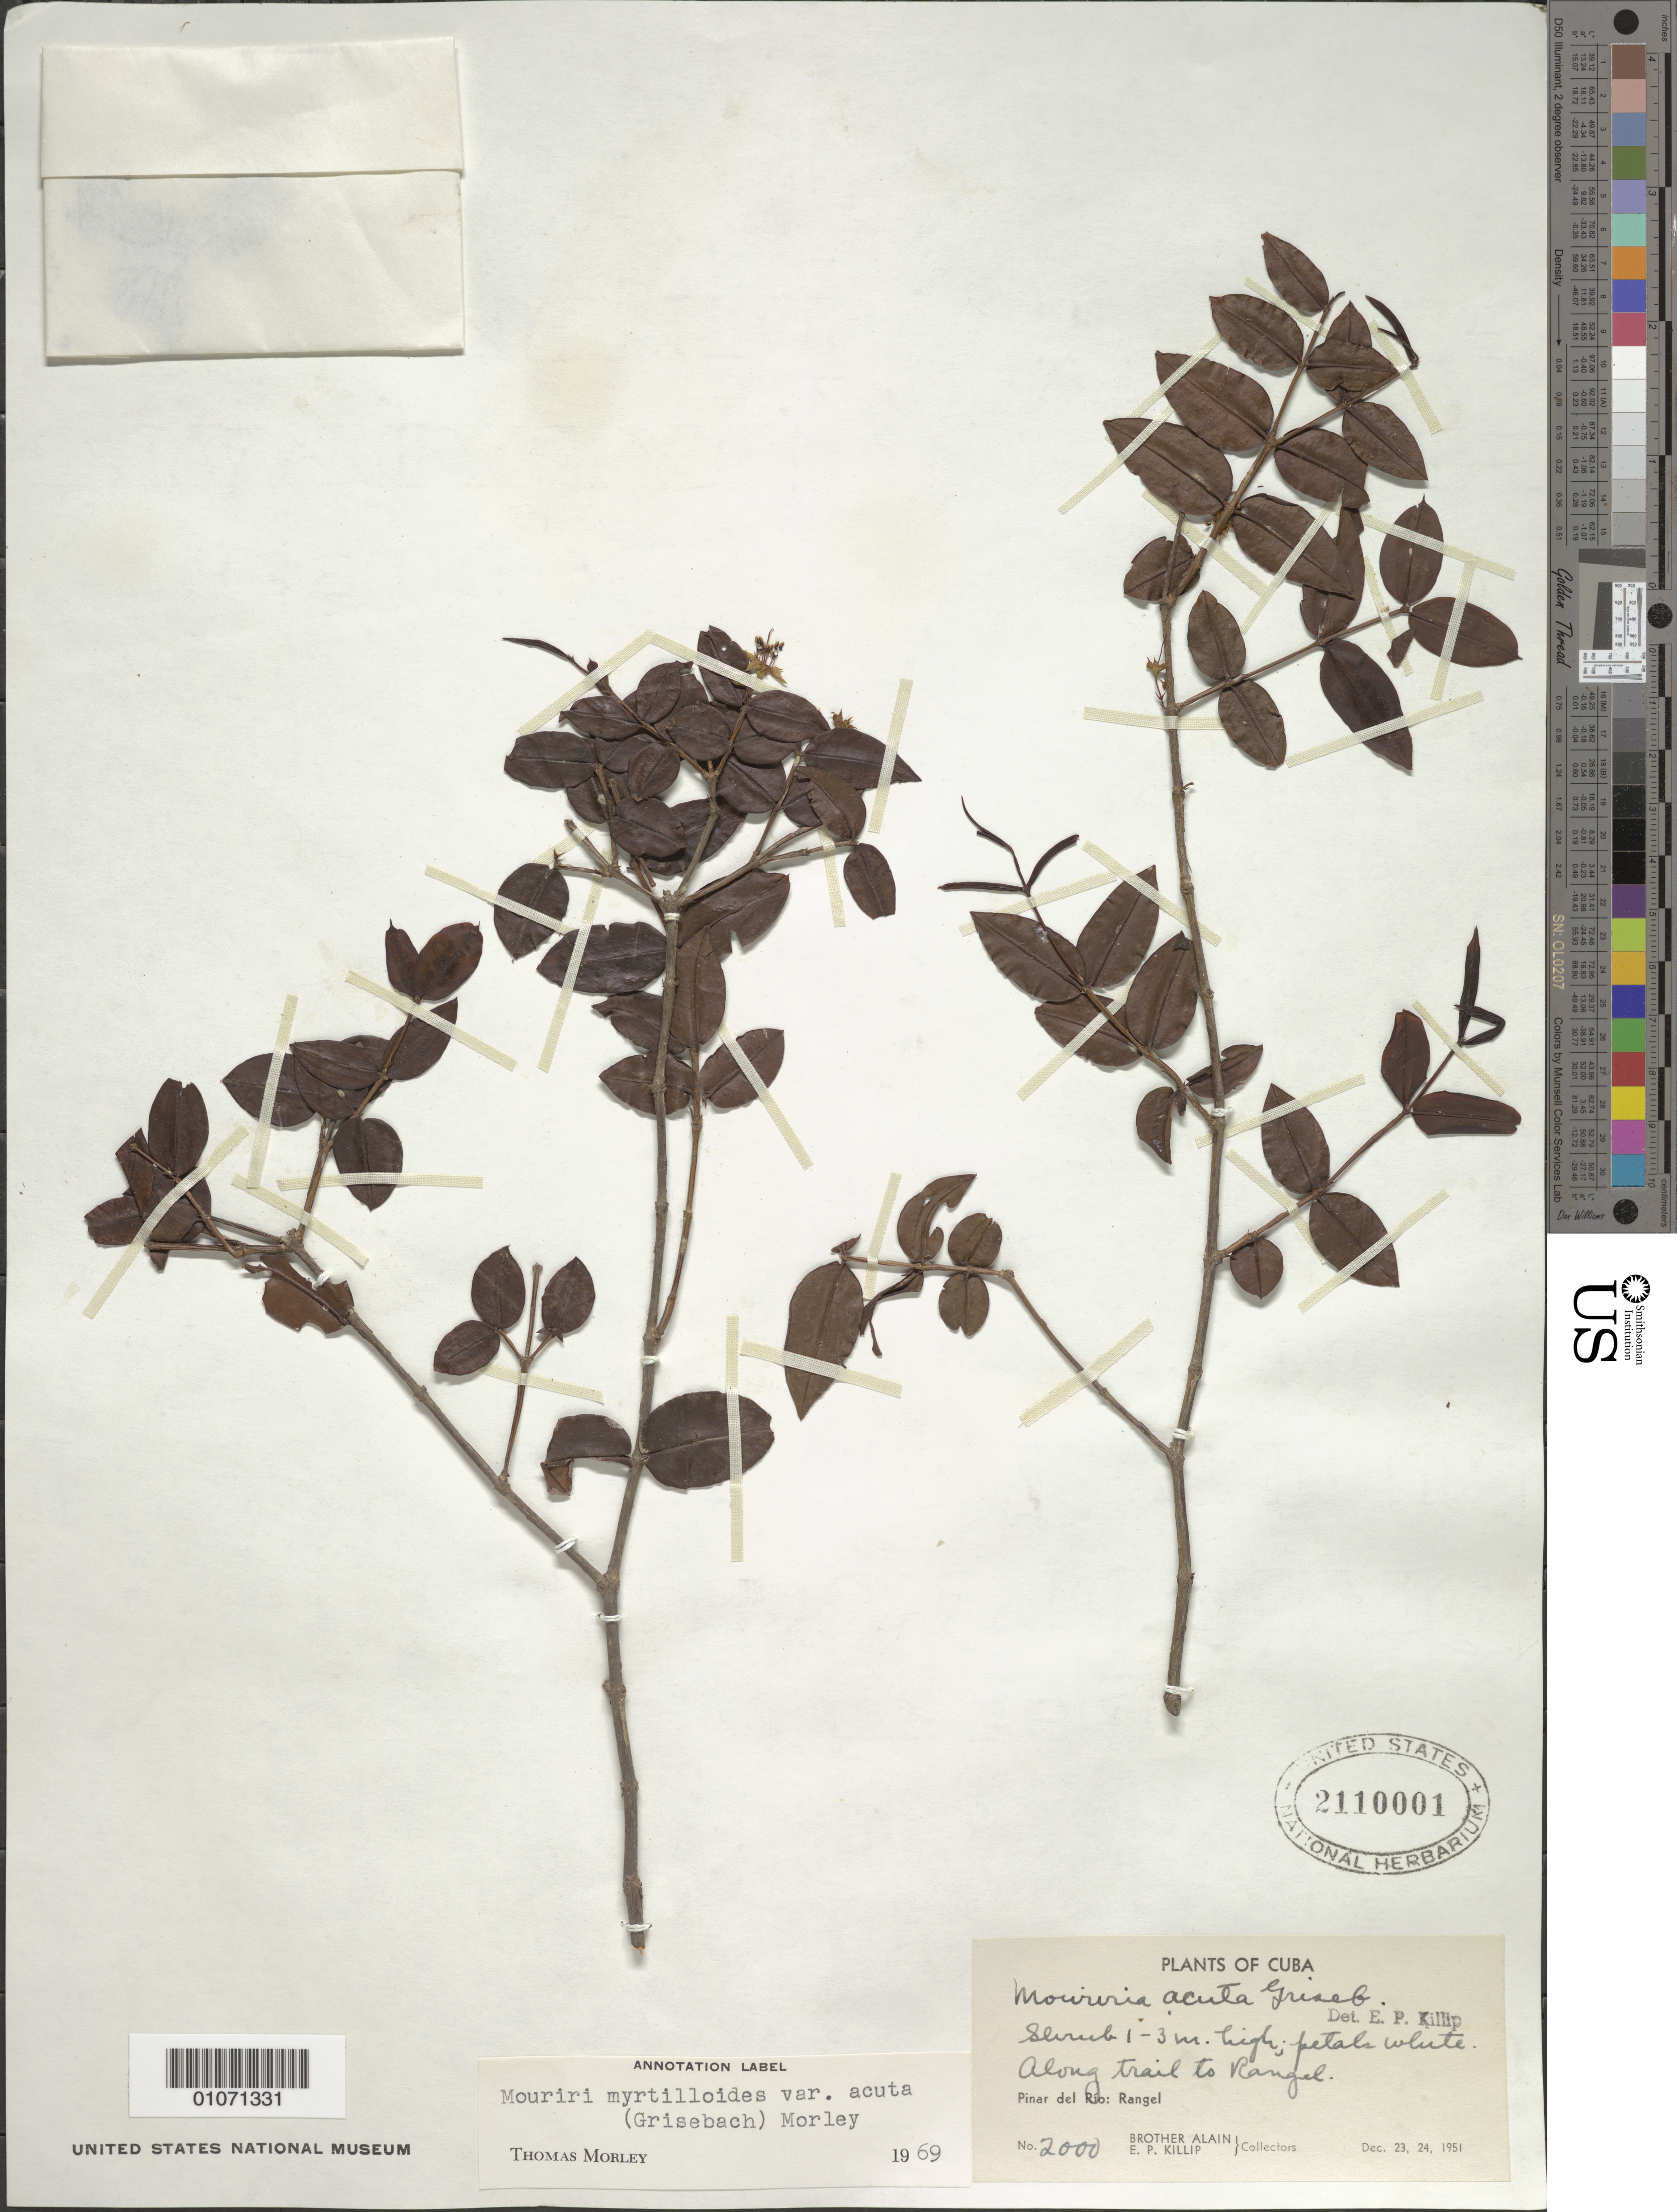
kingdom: Plantae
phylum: Tracheophyta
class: Magnoliopsida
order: Myrtales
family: Melastomataceae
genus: Mouriri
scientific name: Mouriri myrtilloides subsp. acuta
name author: (Griseb.) Morley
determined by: Morley, T.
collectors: A. H. Liogier & E. P. Killip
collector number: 2000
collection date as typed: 23 Dec 1951 to 24 Dec 1951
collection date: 1951-12-23/1951-12-24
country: Cuba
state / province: Pinar del Río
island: Cuba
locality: Rangel, along trail to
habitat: Along trail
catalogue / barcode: US 2110001